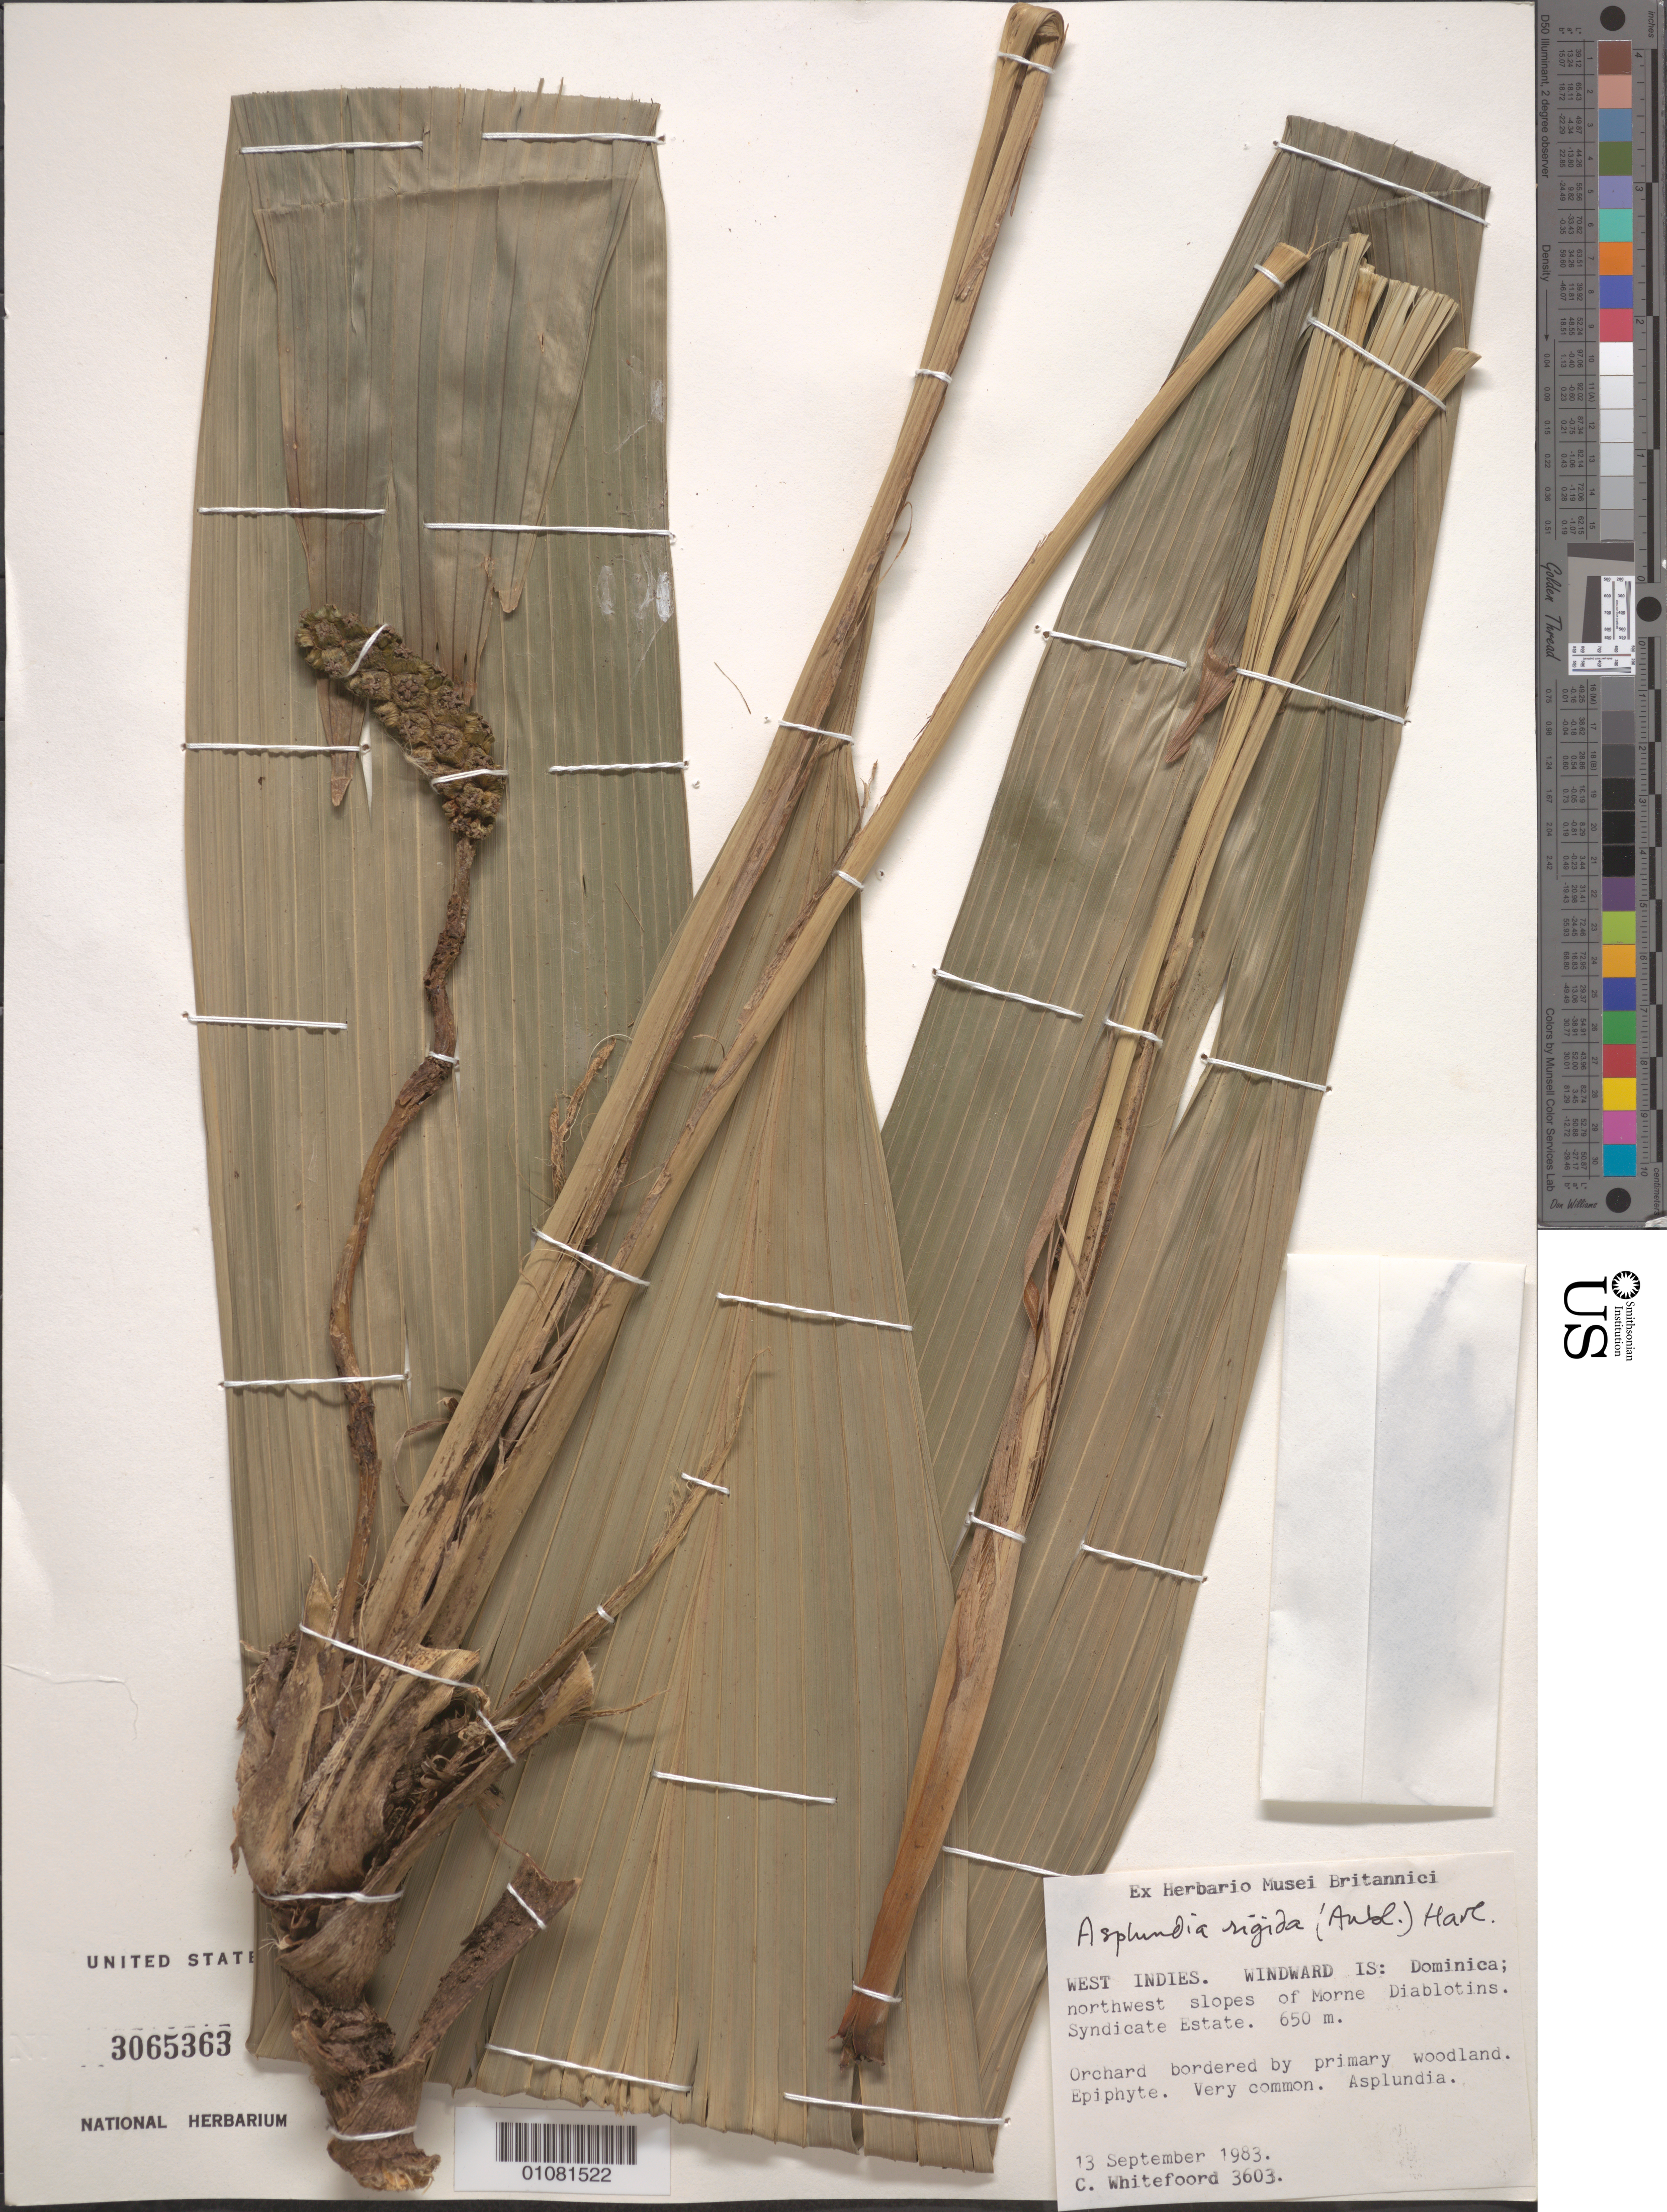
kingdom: Plantae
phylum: Tracheophyta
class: Liliopsida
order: Pandanales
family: Cyclanthaceae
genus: Asplundia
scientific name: Asplundia rigida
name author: (Aubl.) Harling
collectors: C. Whitefoord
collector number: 3603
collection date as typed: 13 Sep 1983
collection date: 1983-09-13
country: Dominica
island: Dominica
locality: NW slopes of Morne Diablotins. Syndicate estate.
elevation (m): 650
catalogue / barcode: US 3065363